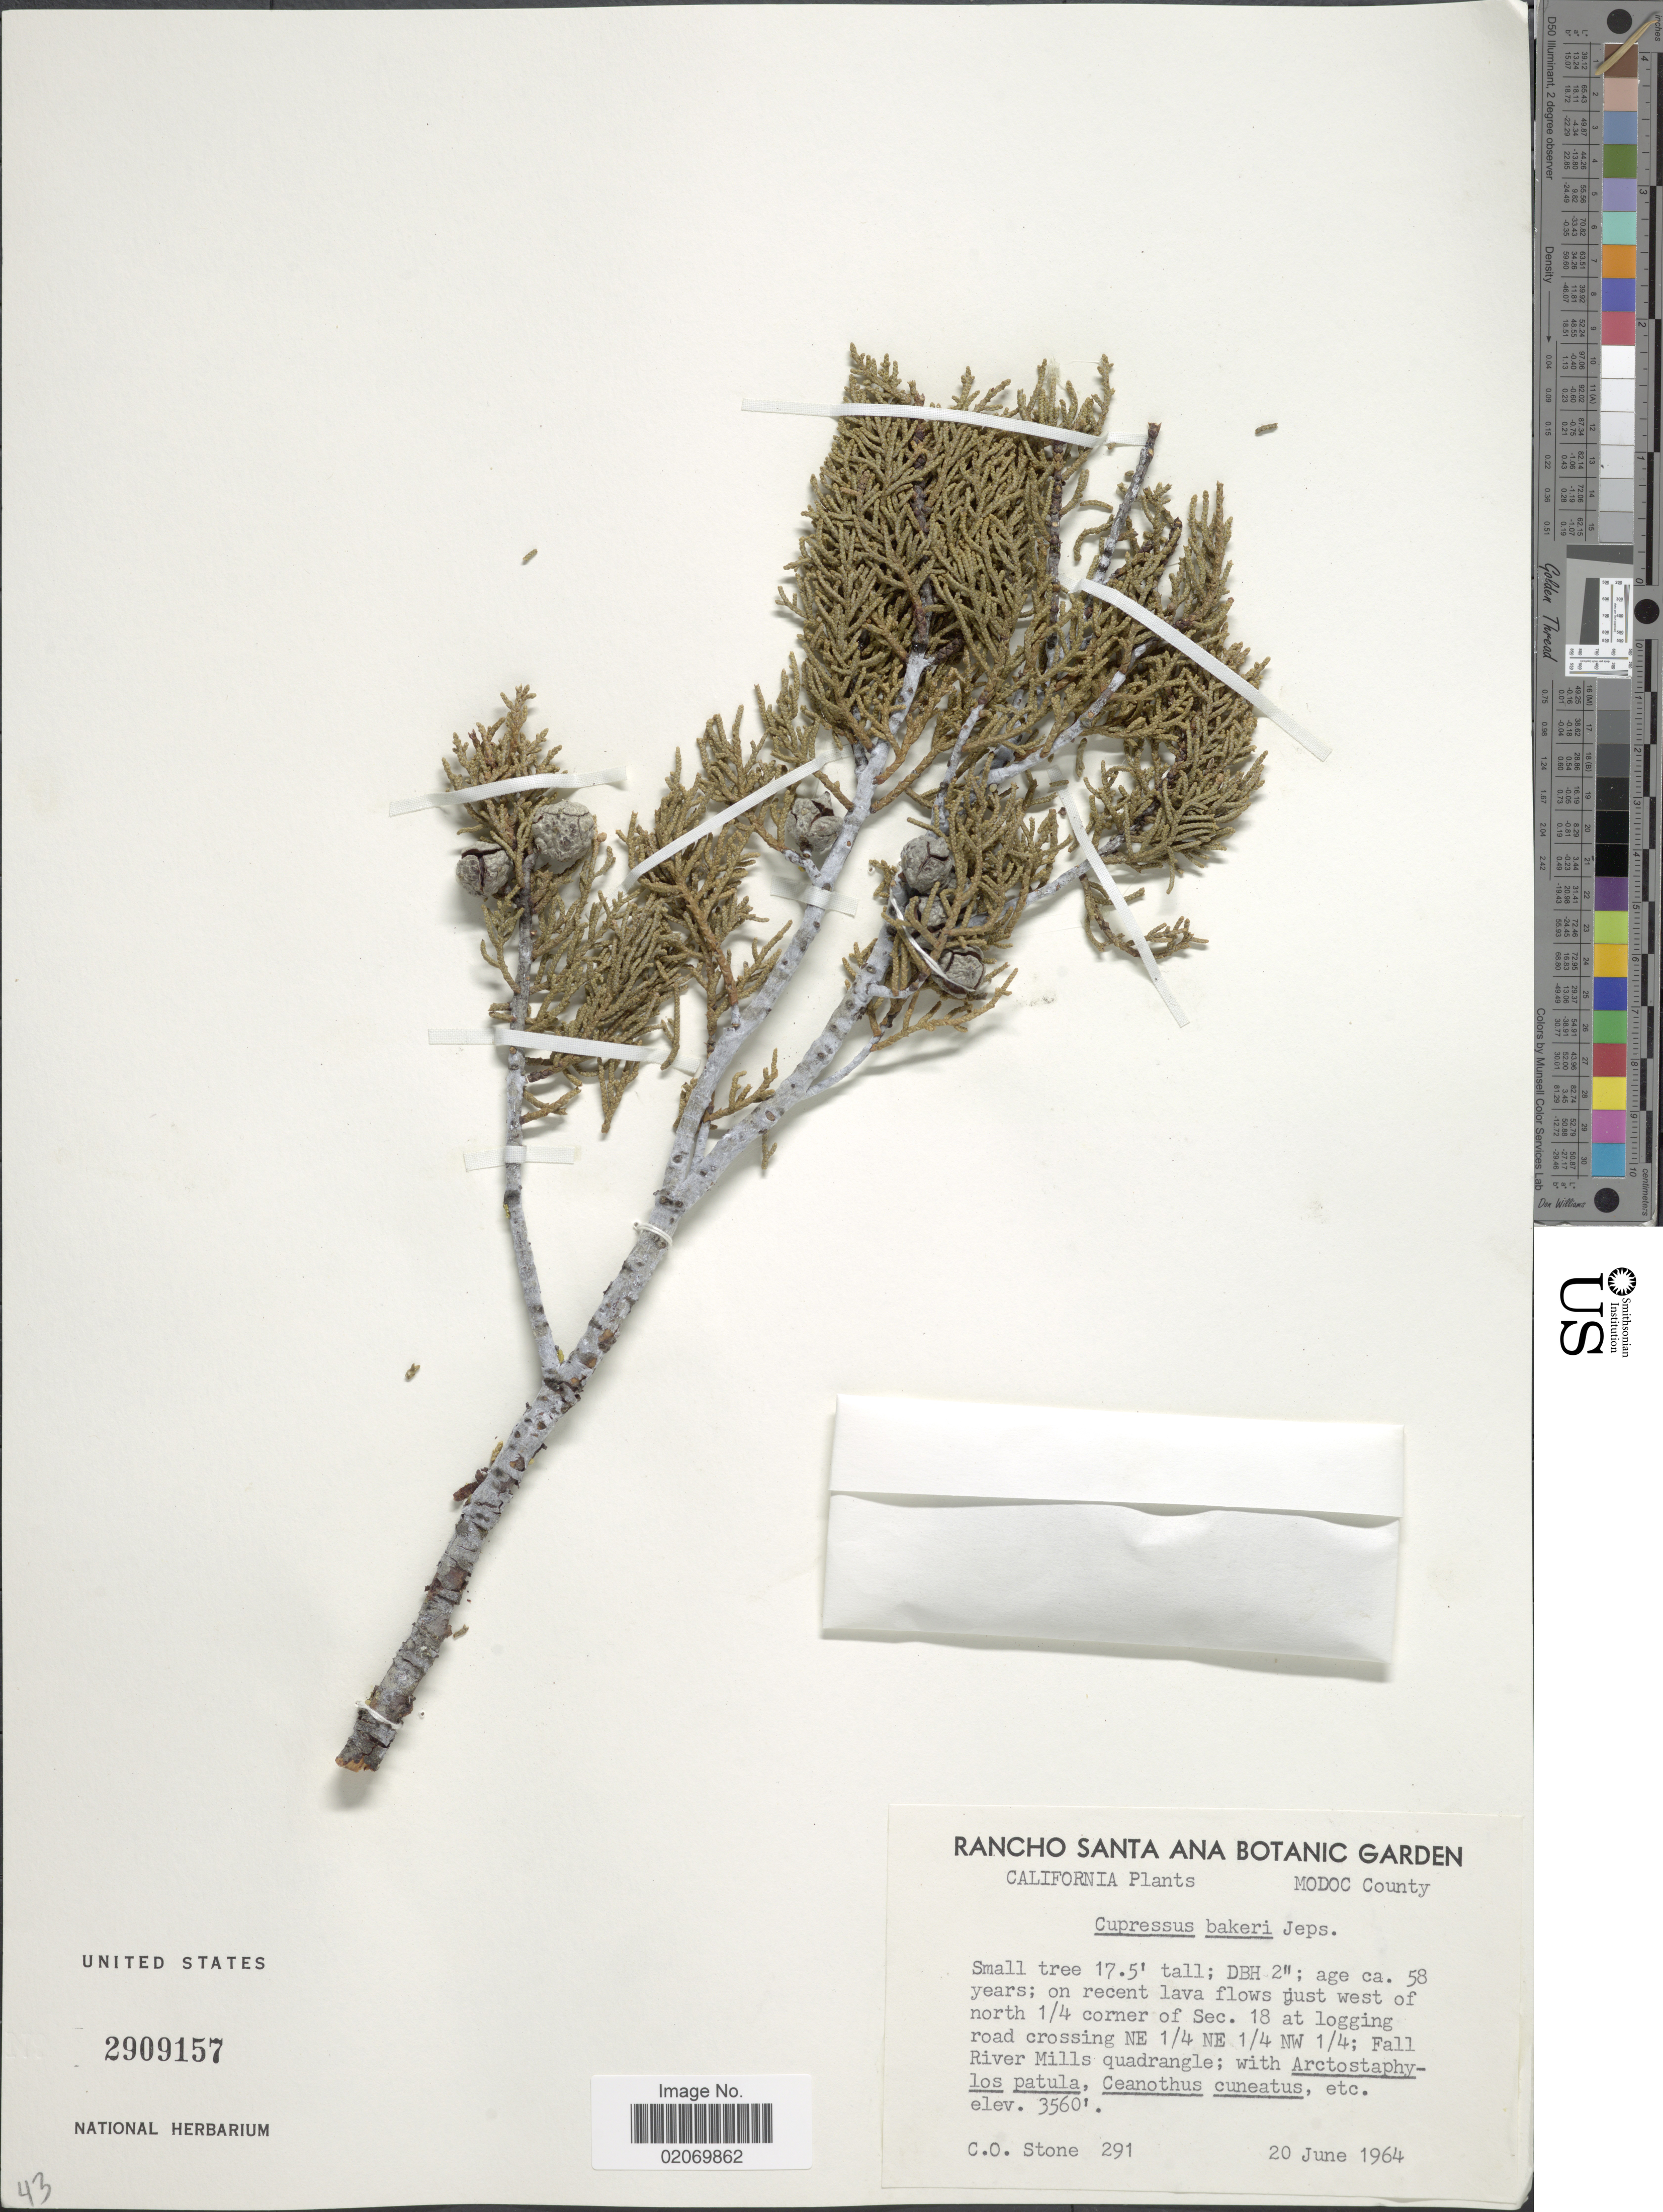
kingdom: Plantae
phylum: Tracheophyta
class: Pinopsida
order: Pinales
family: Cupressaceae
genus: Hesperocyparis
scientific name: Hesperocyparis bakeri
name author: (Jeps.) Bartel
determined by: (US) Smithsonian Institution - National Museum of Natural History - Department of Botany (UNITED STATES)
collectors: C. Stone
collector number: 291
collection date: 1964-06-20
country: United States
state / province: California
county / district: Modoc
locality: Modoc County; on recent lava flows just west of north of 1/4 corner of Sec 18 at logging road crossing NE 1/4 NE 1/4 NW 1/4; Fall River Millquadrangle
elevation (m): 1085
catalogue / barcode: US 2909157